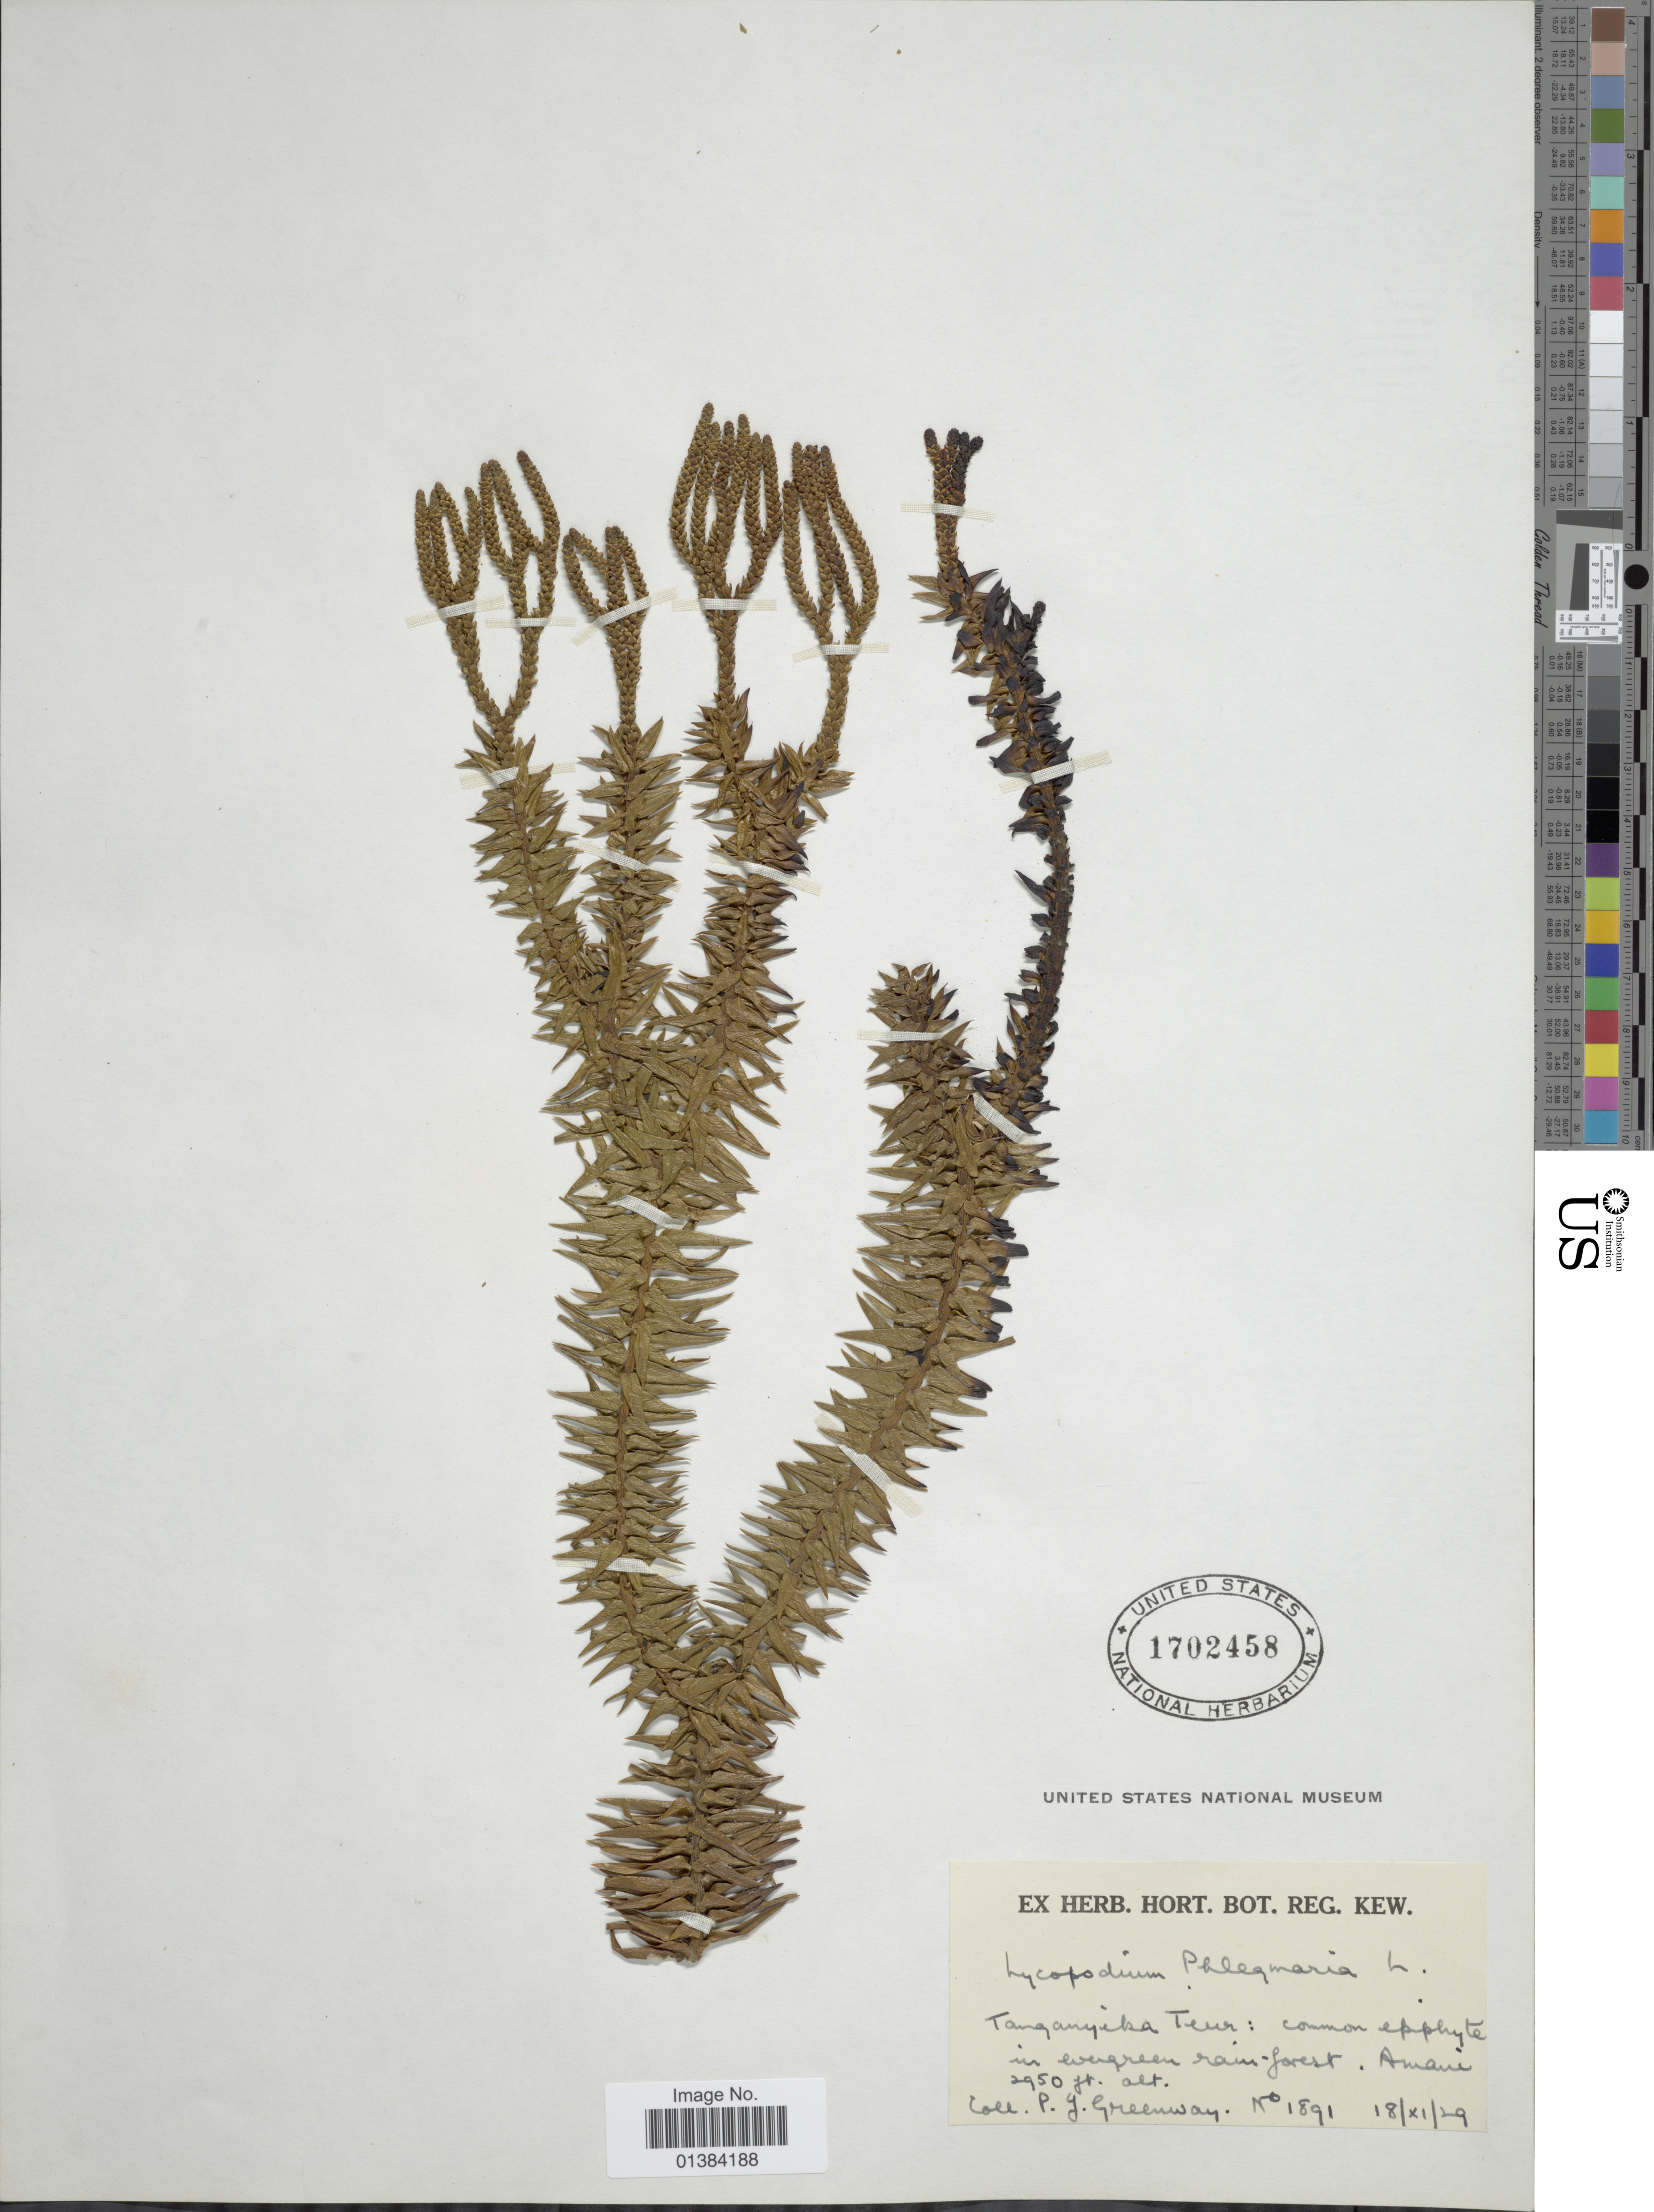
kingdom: Plantae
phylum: Tracheophyta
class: Lycopodiopsida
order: Lycopodiales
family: Lycopodiaceae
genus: Phlegmariurus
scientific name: Phlegmariurus warneckei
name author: (Nessel) A. R. Field & Bostock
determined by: Field, A. R.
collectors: P. J. Greenway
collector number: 1891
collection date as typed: Transcribed d/m/y: 18/11/29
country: Tanzania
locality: Tanganyika Terr.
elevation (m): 899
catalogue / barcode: US 1702458